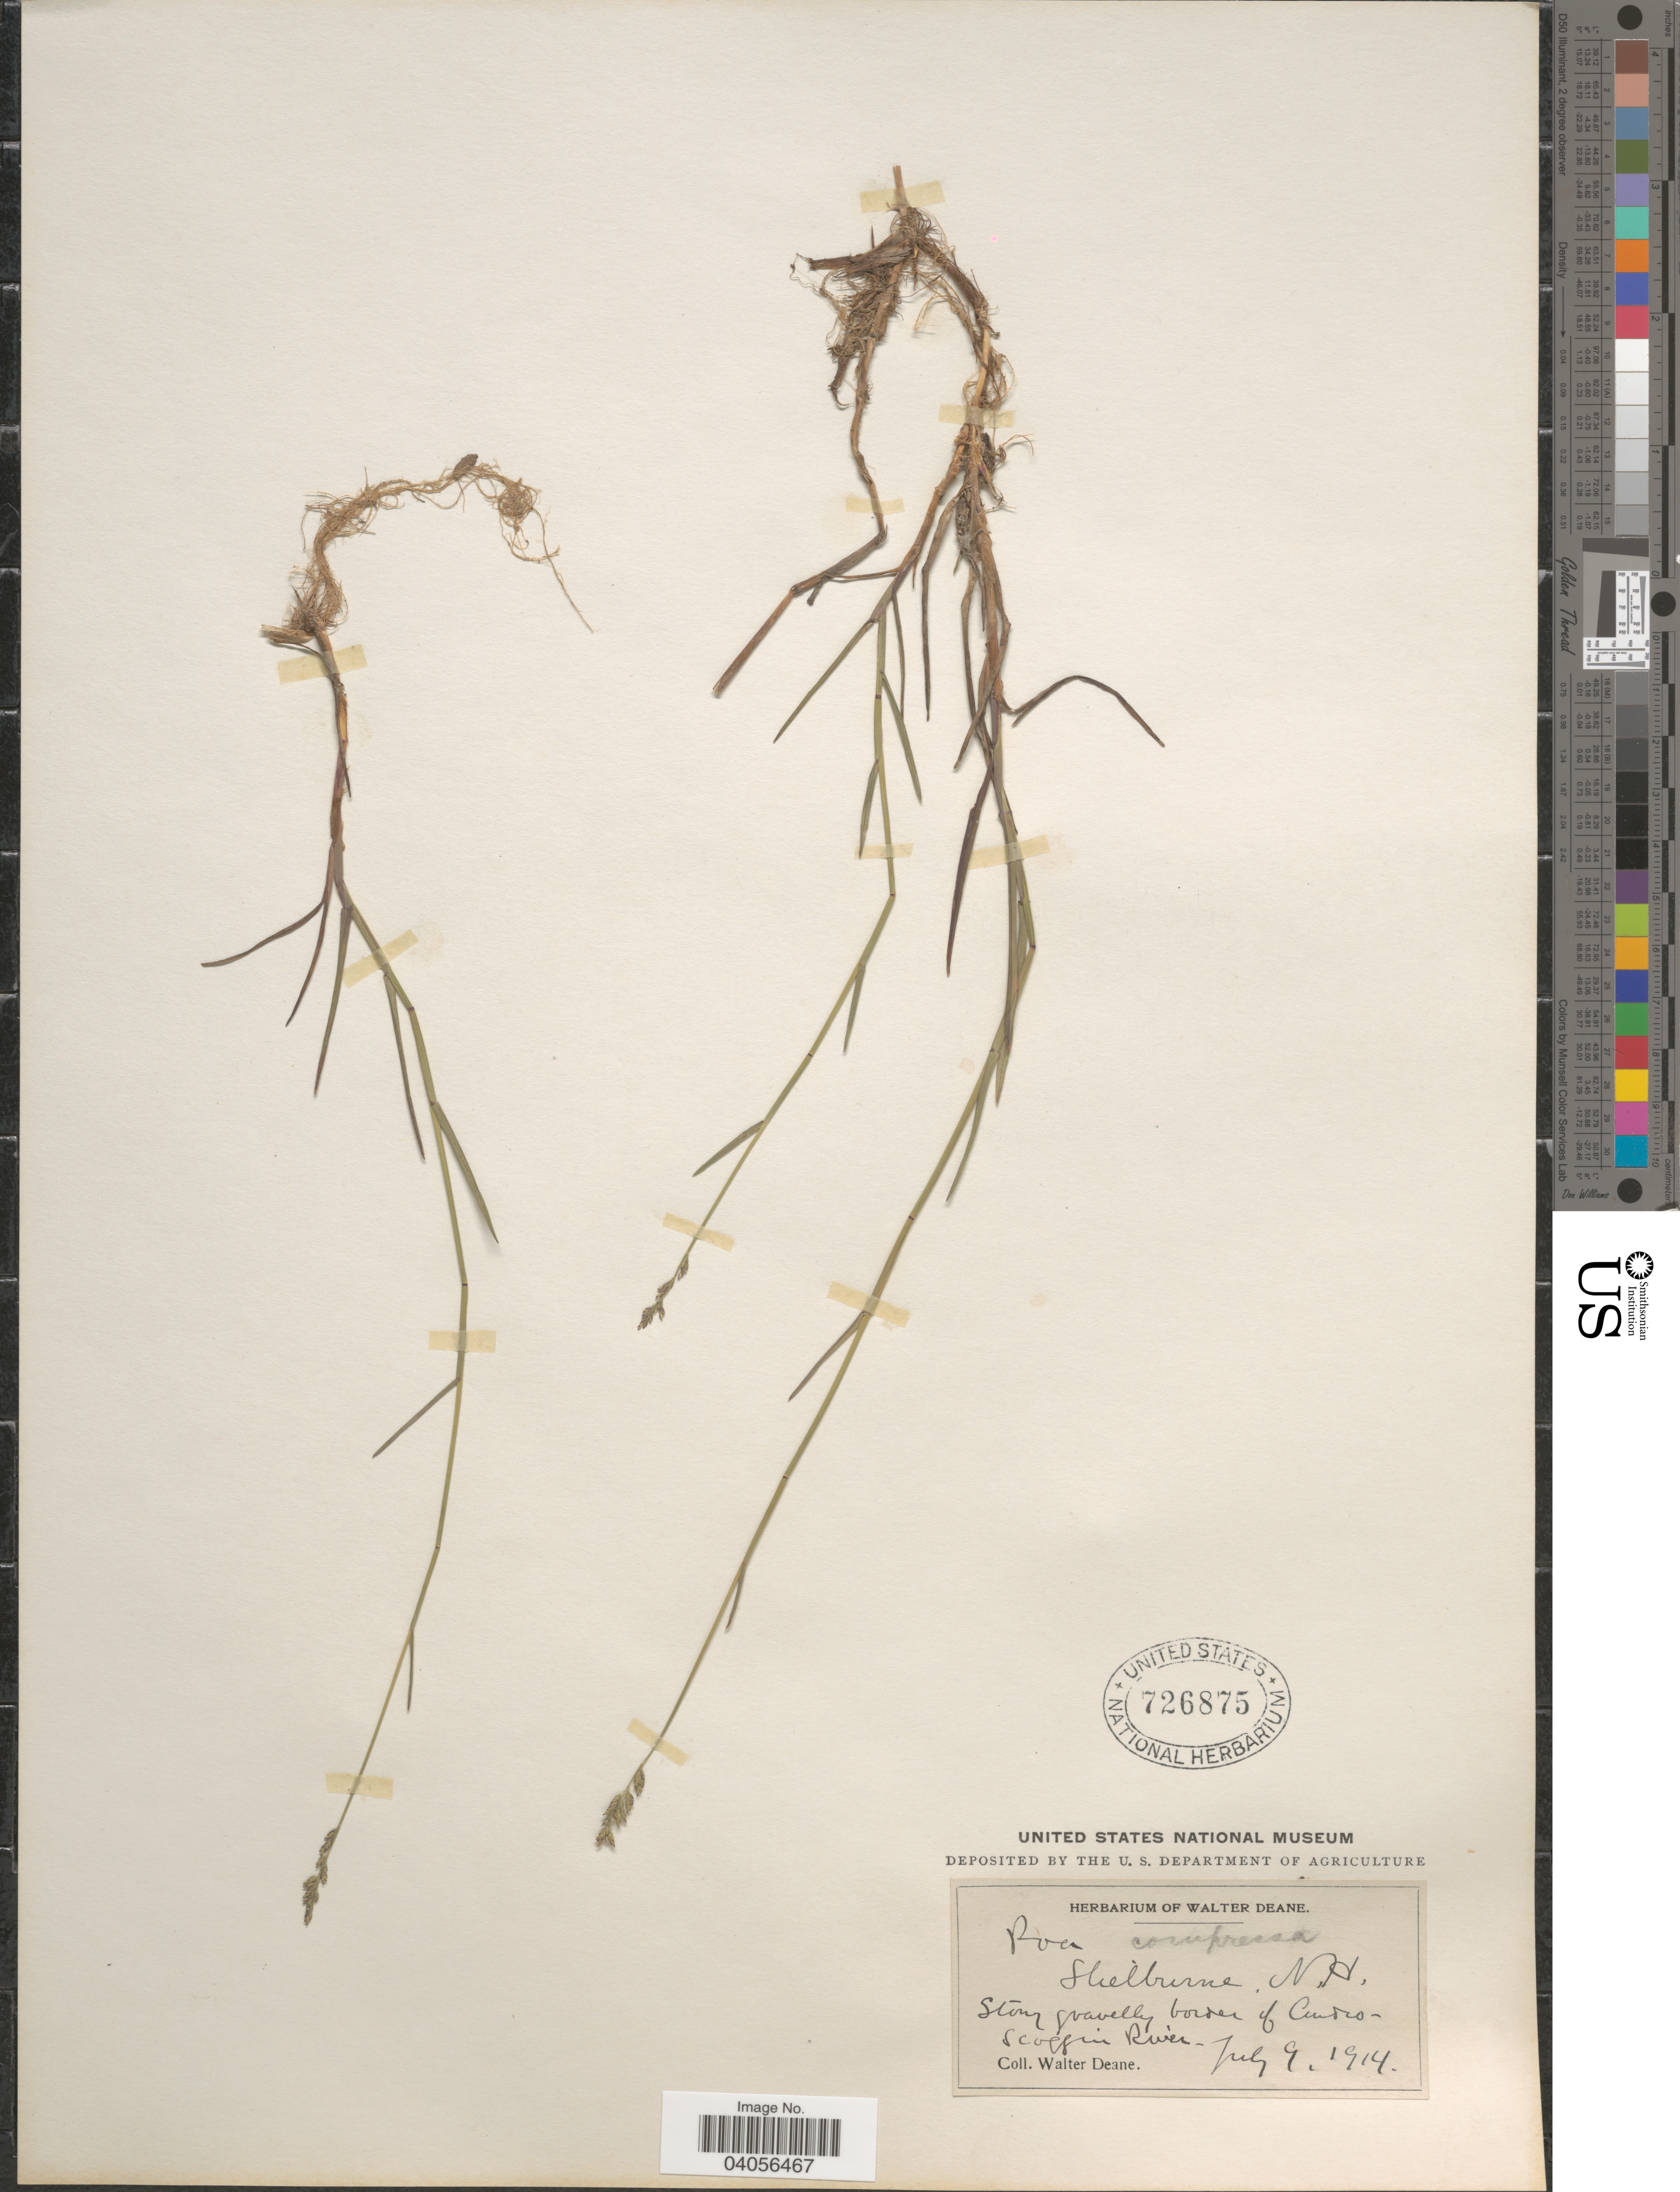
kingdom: Plantae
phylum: Tracheophyta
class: Liliopsida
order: Poales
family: Poaceae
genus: Poa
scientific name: Poa compressa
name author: L.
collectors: W. Deane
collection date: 1914-07-09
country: United States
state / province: New Hampshire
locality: Shelburne. Border of Androscoggin River.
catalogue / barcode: US 726875